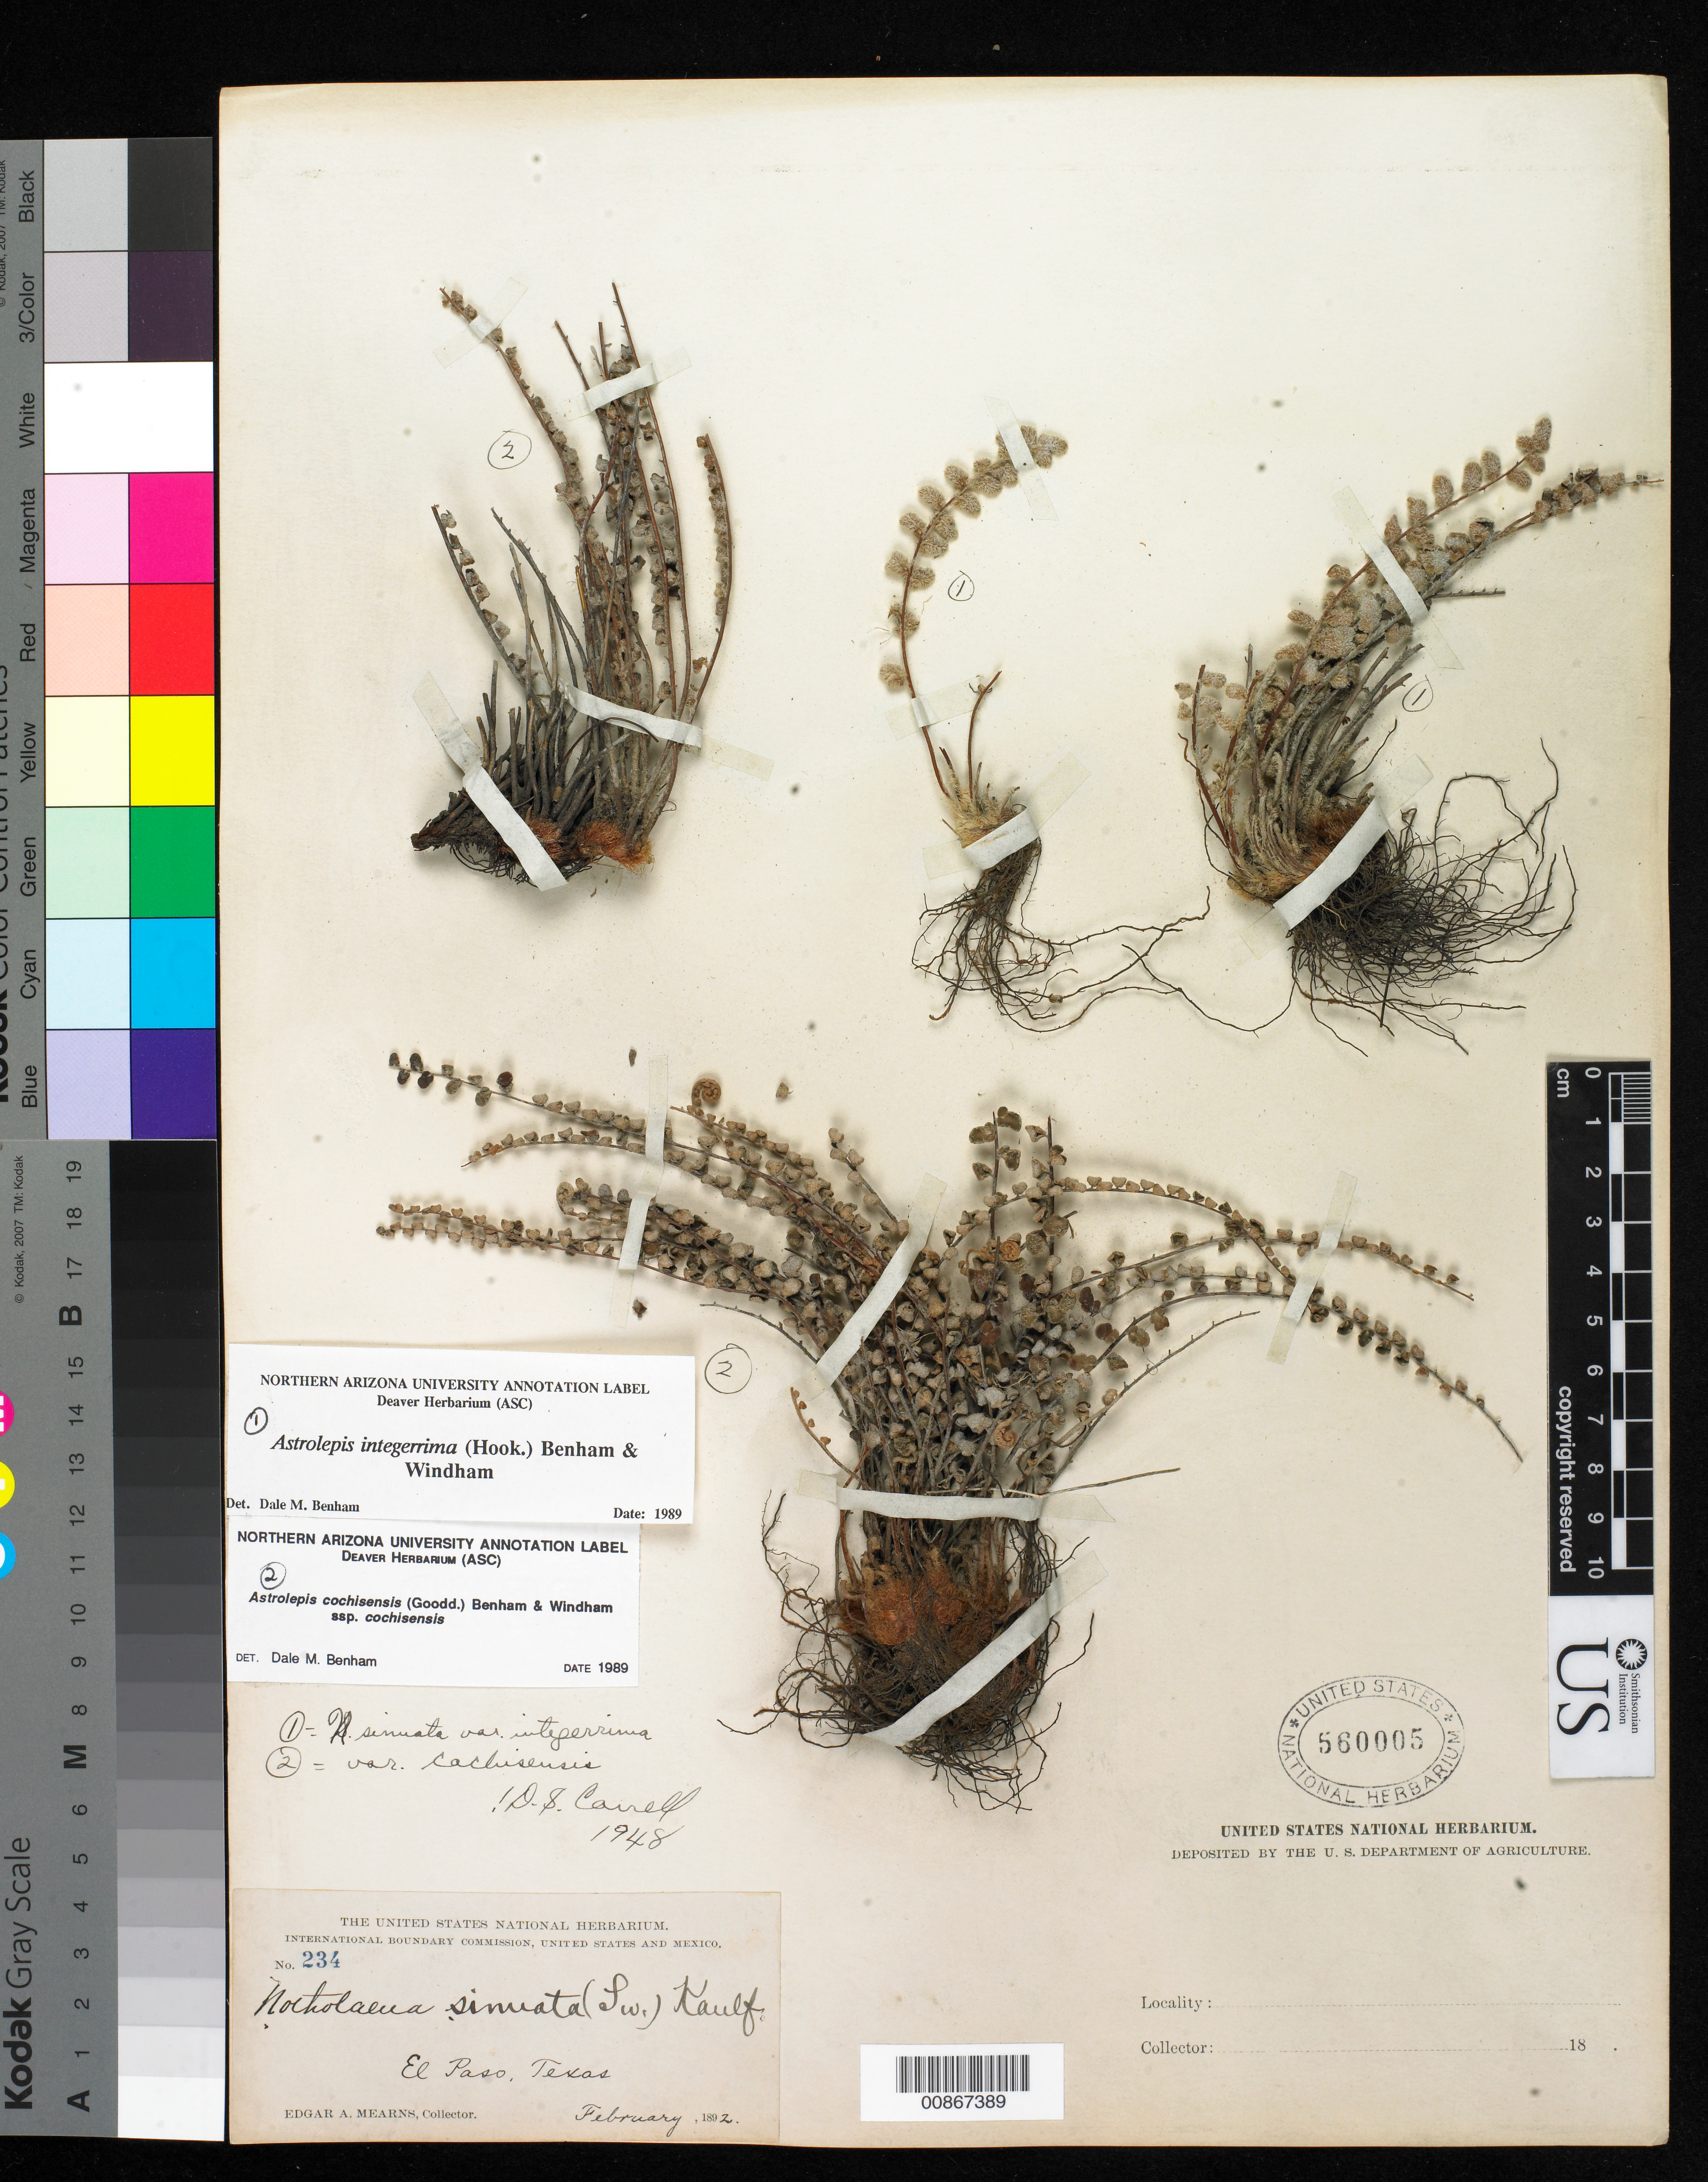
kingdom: Plantae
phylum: Tracheophyta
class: Polypodiopsida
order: Polypodiales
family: Pteridaceae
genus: Astrolepis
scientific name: Astrolepis integerrima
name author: (Hook.) D.M. Benham & Windham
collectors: E. A. Mearns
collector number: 234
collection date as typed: Feb 1892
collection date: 1892-02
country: United States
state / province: Texas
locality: El Paso, Texas.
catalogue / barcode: US 560005